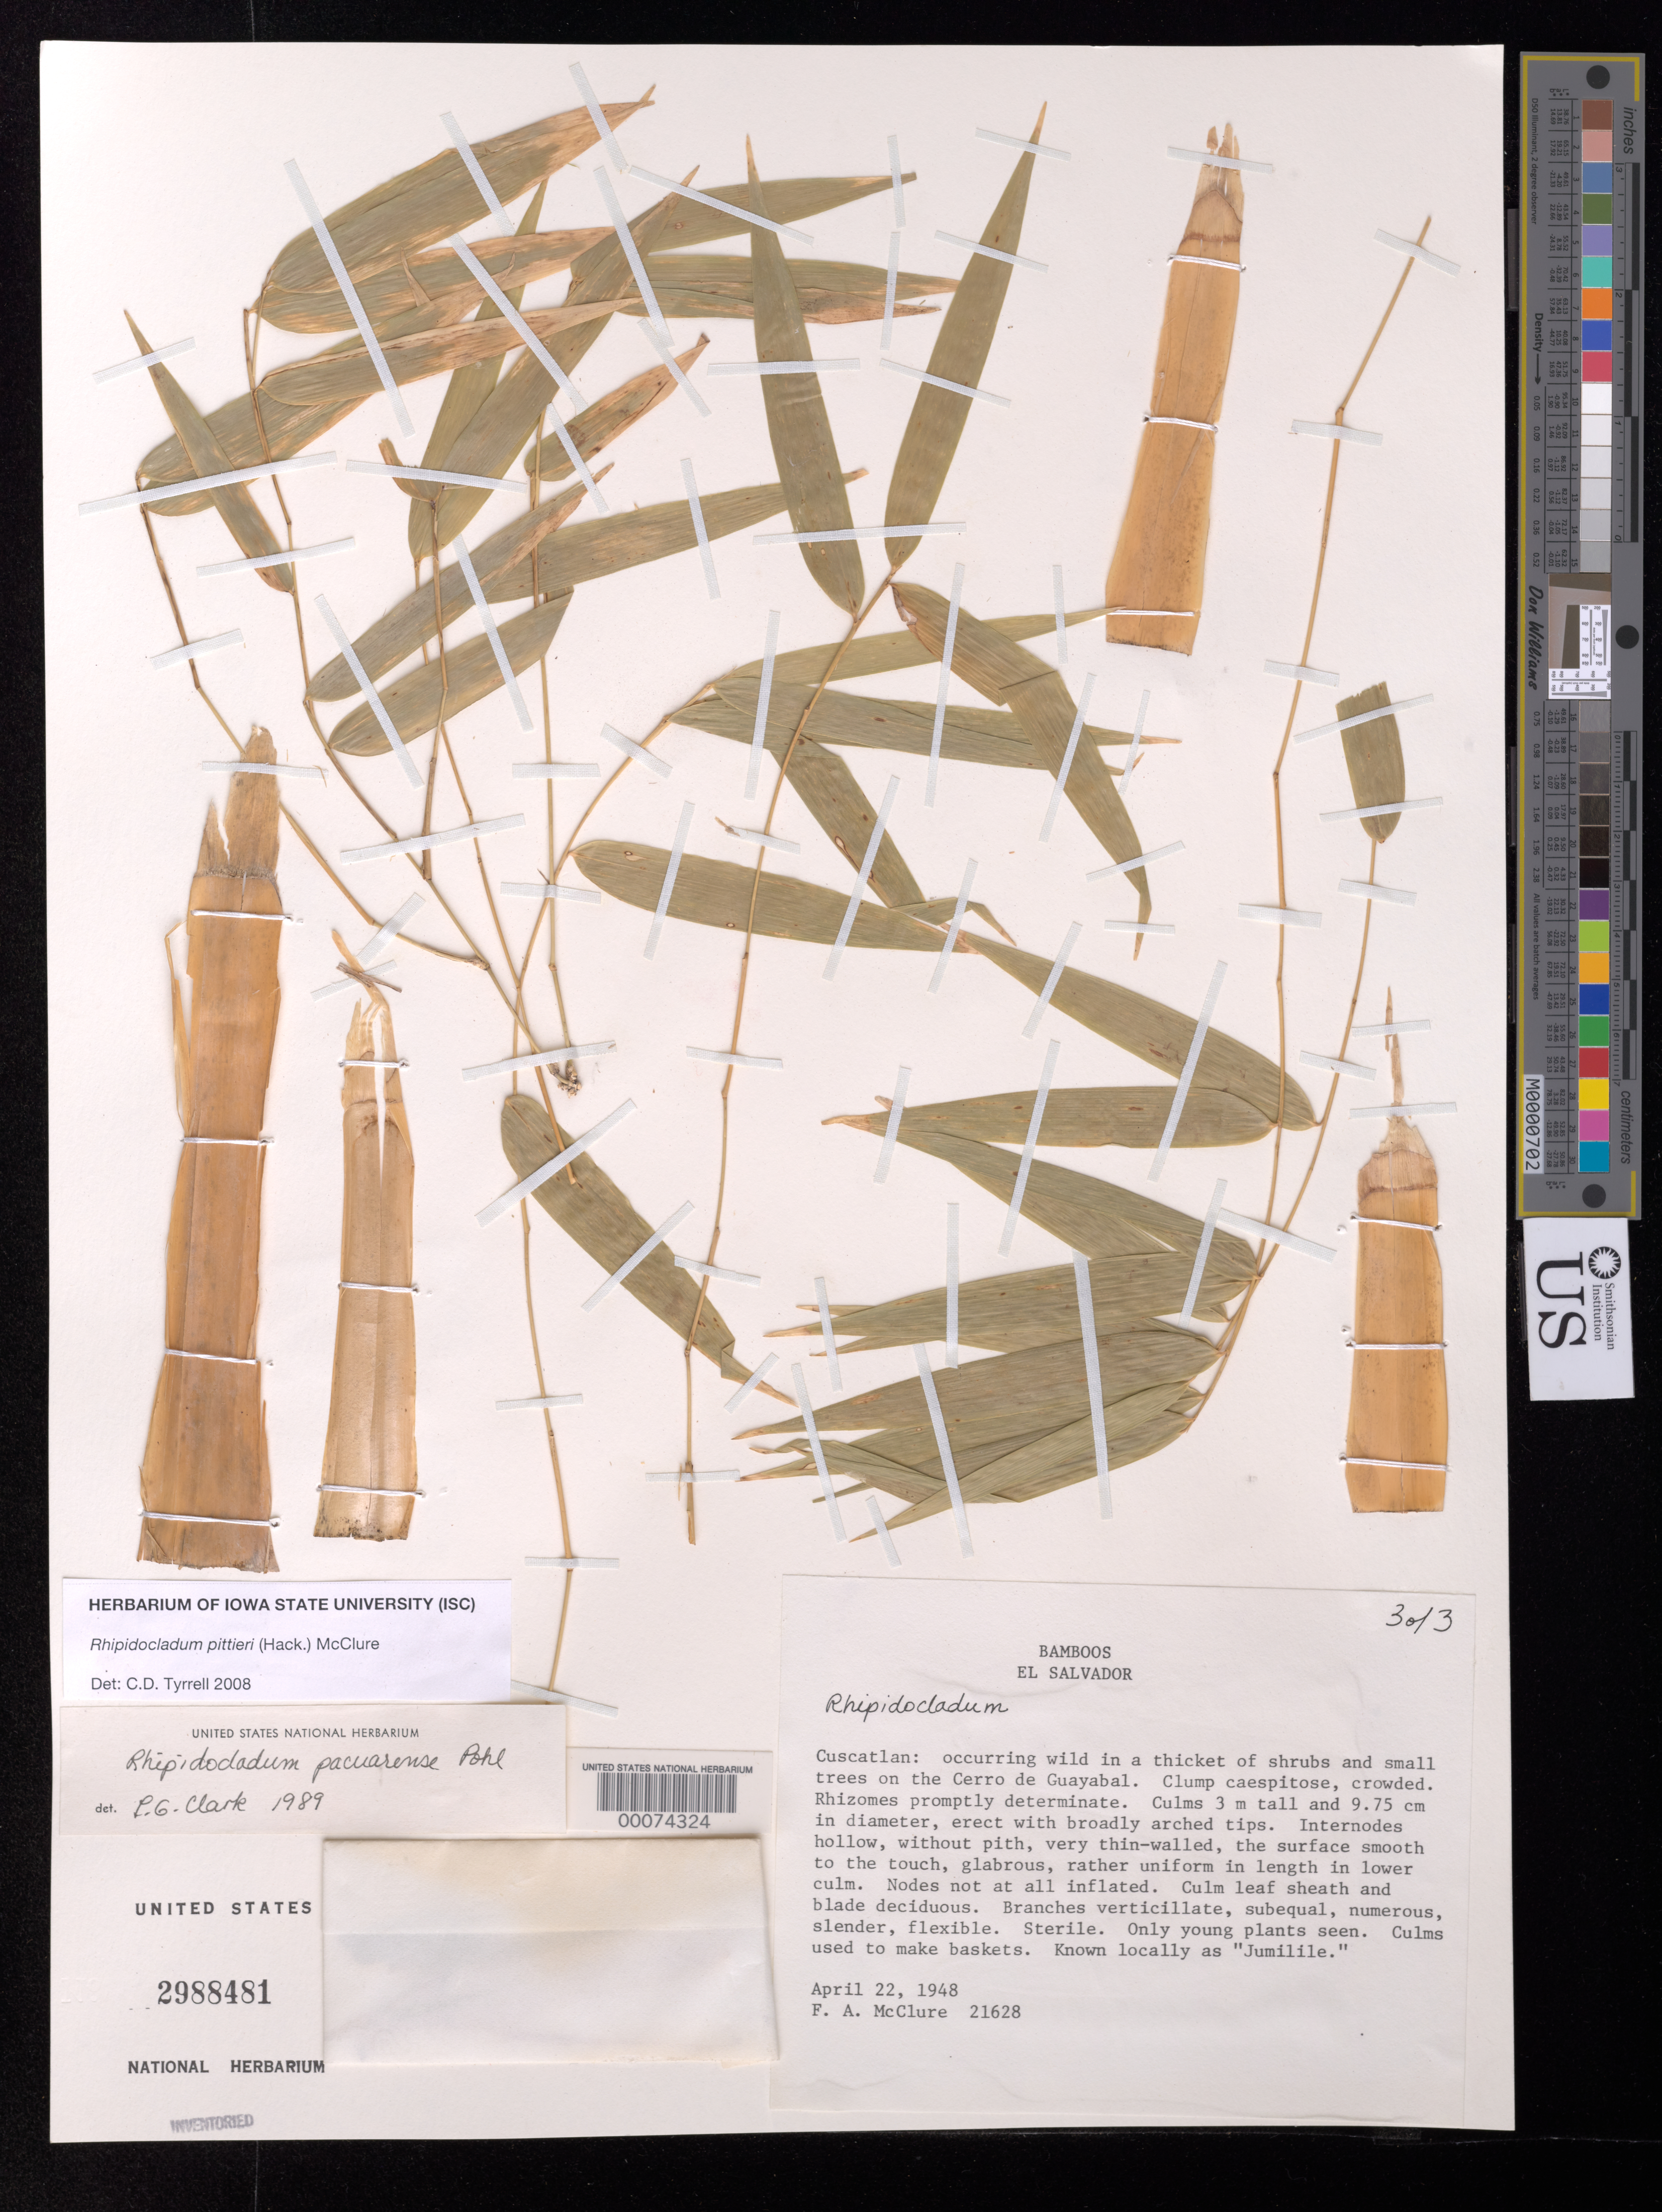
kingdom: Plantae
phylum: Tracheophyta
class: Liliopsida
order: Poales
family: Poaceae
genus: Rhipidocladum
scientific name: Rhipidocladum pittieri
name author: (J. Hack.) McClure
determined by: Tyrrell, Christopher D., (MIL), Milwaukee Public Museum (UNITED STATES)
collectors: F. A. McClure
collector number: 21628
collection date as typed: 22 Apr 1948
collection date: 1948-04-22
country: El Salvador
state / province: Cuscatlán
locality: Cerro de guayabal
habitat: occurring wild in a thicket of shrubs and small trees on the Cerro de Guayabal.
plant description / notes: Culms used to make baskets. Known locally as "Jumilille"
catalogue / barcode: US 2988481